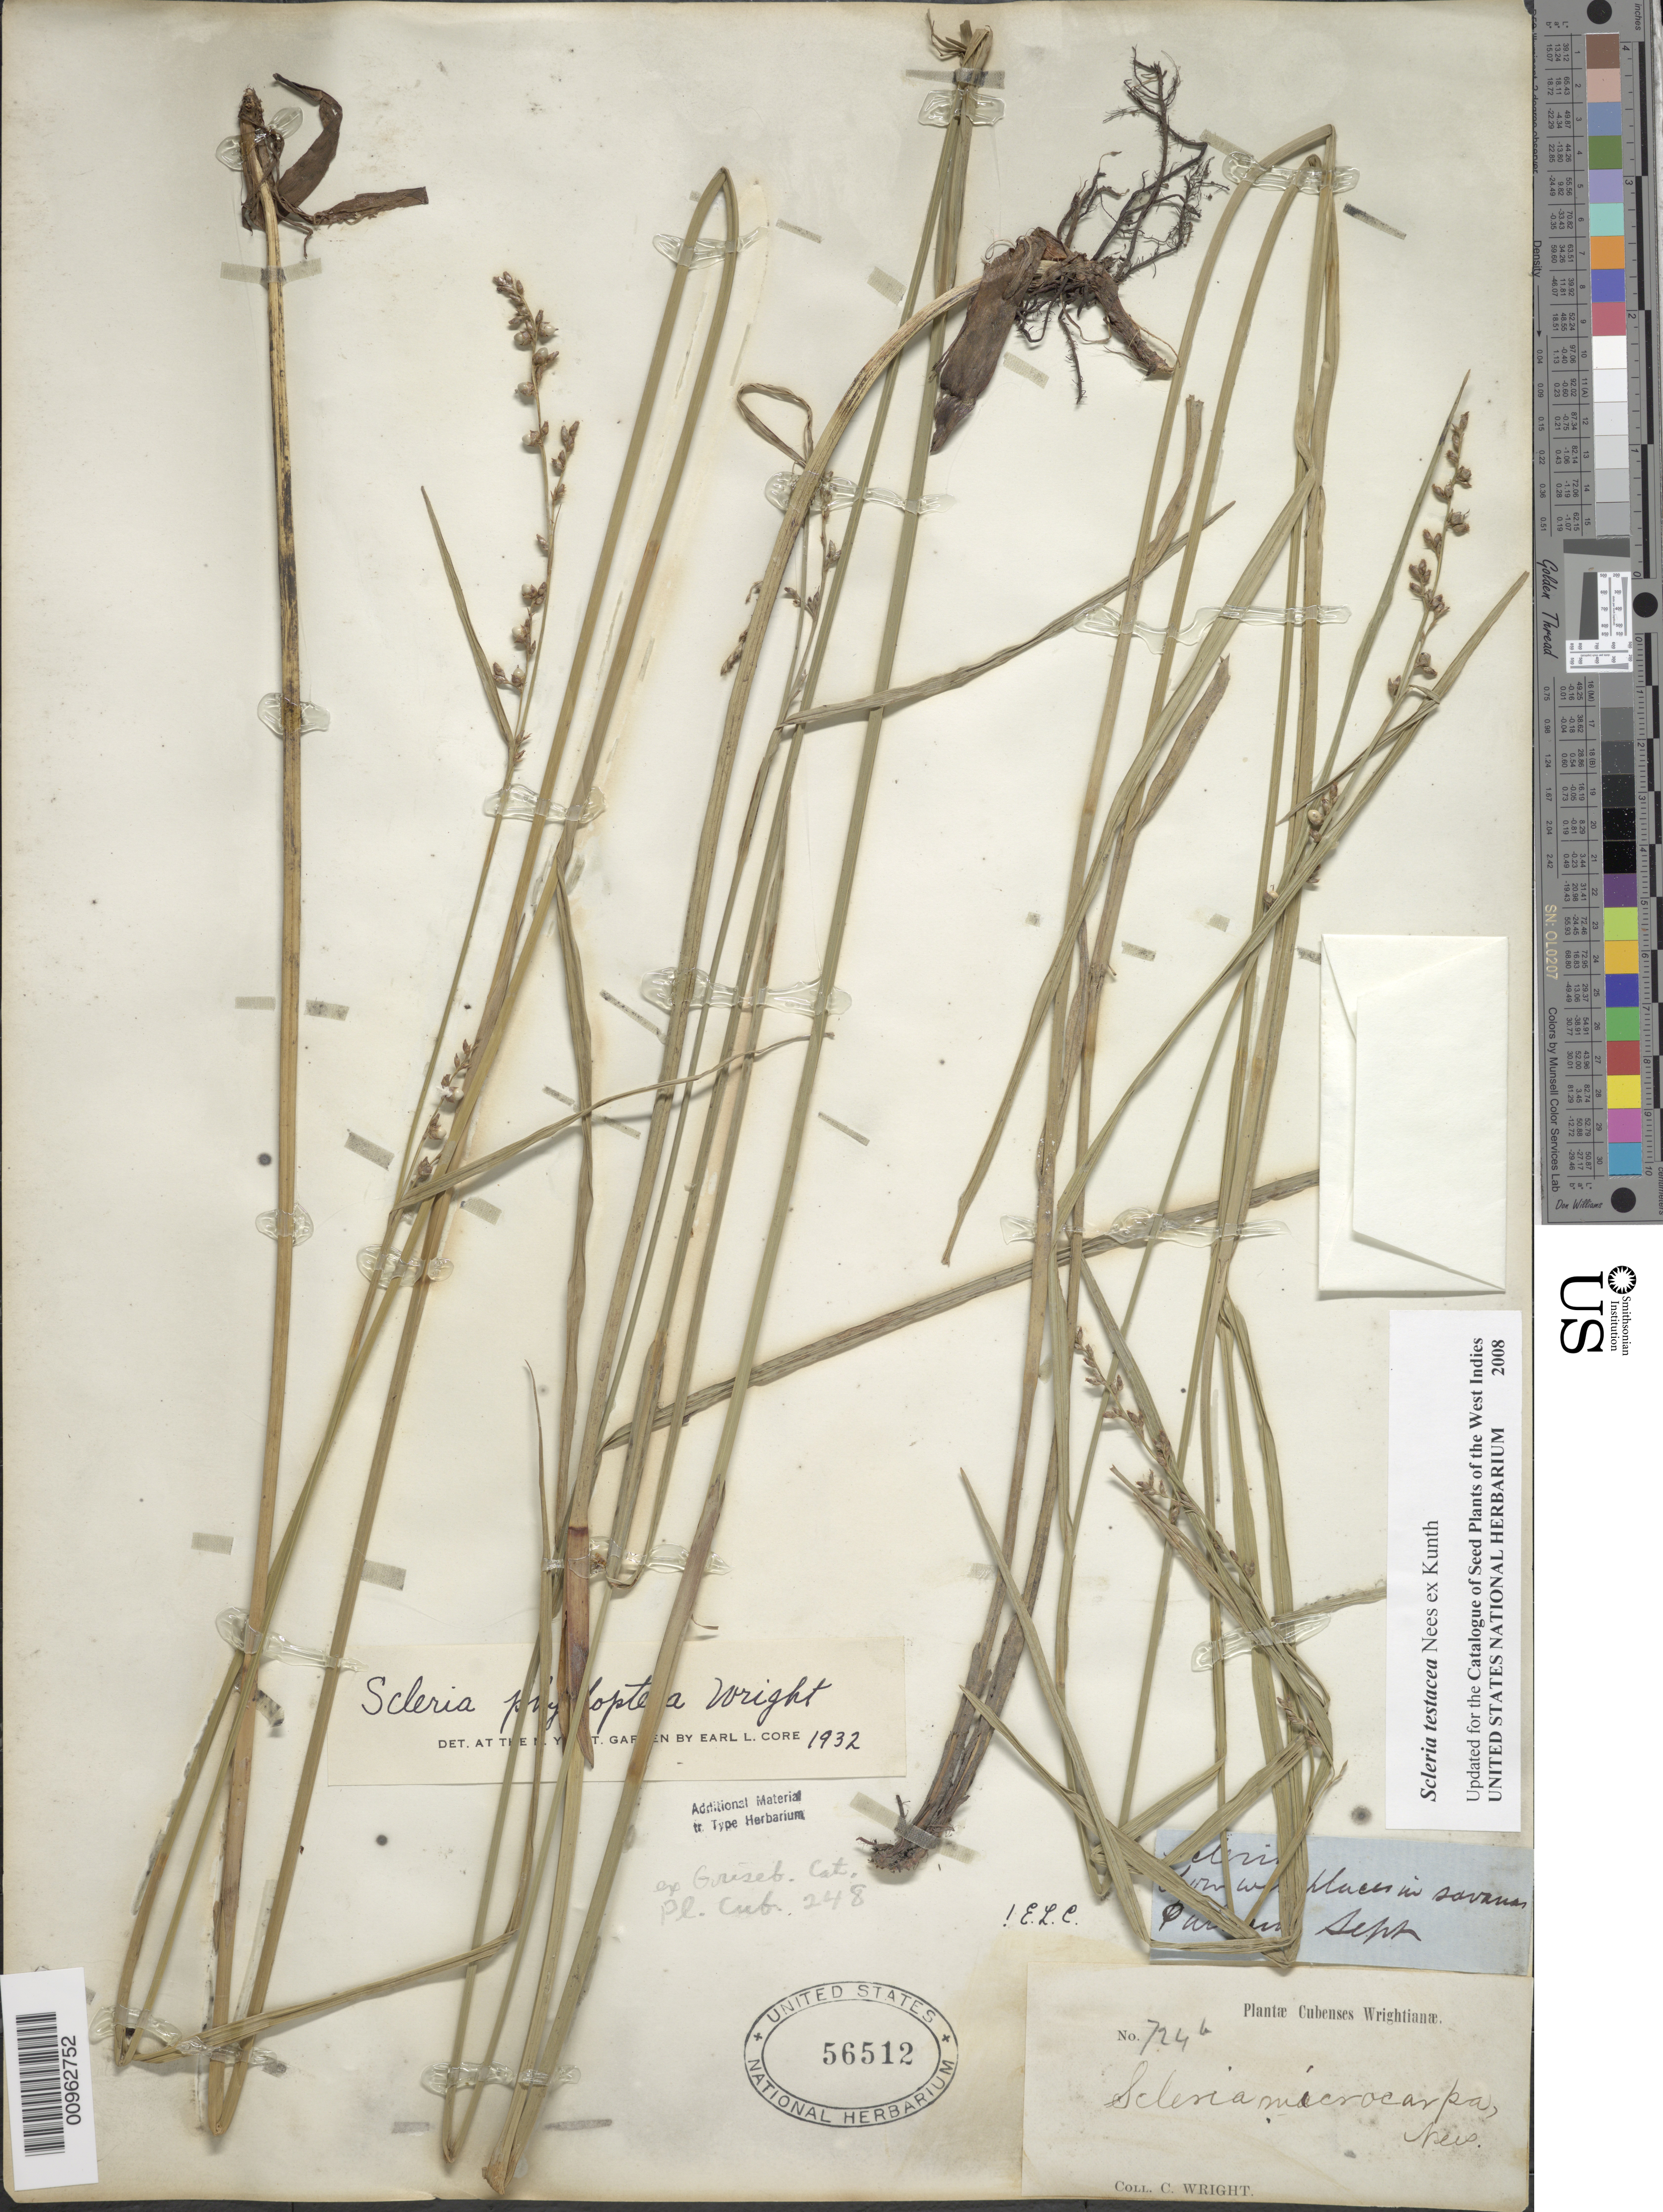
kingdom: Plantae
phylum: Tracheophyta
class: Liliopsida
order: Poales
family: Cyperaceae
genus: Scleria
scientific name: Scleria testacea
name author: Nees ex Kunth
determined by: Strong, M. T., (US), Smithsonian Institution - National Museum of Natural History (UNITED STATES)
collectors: C. Wright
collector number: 724B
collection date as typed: Sep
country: Cuba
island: Cuba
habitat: Low wet places in savanas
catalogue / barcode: US 56512